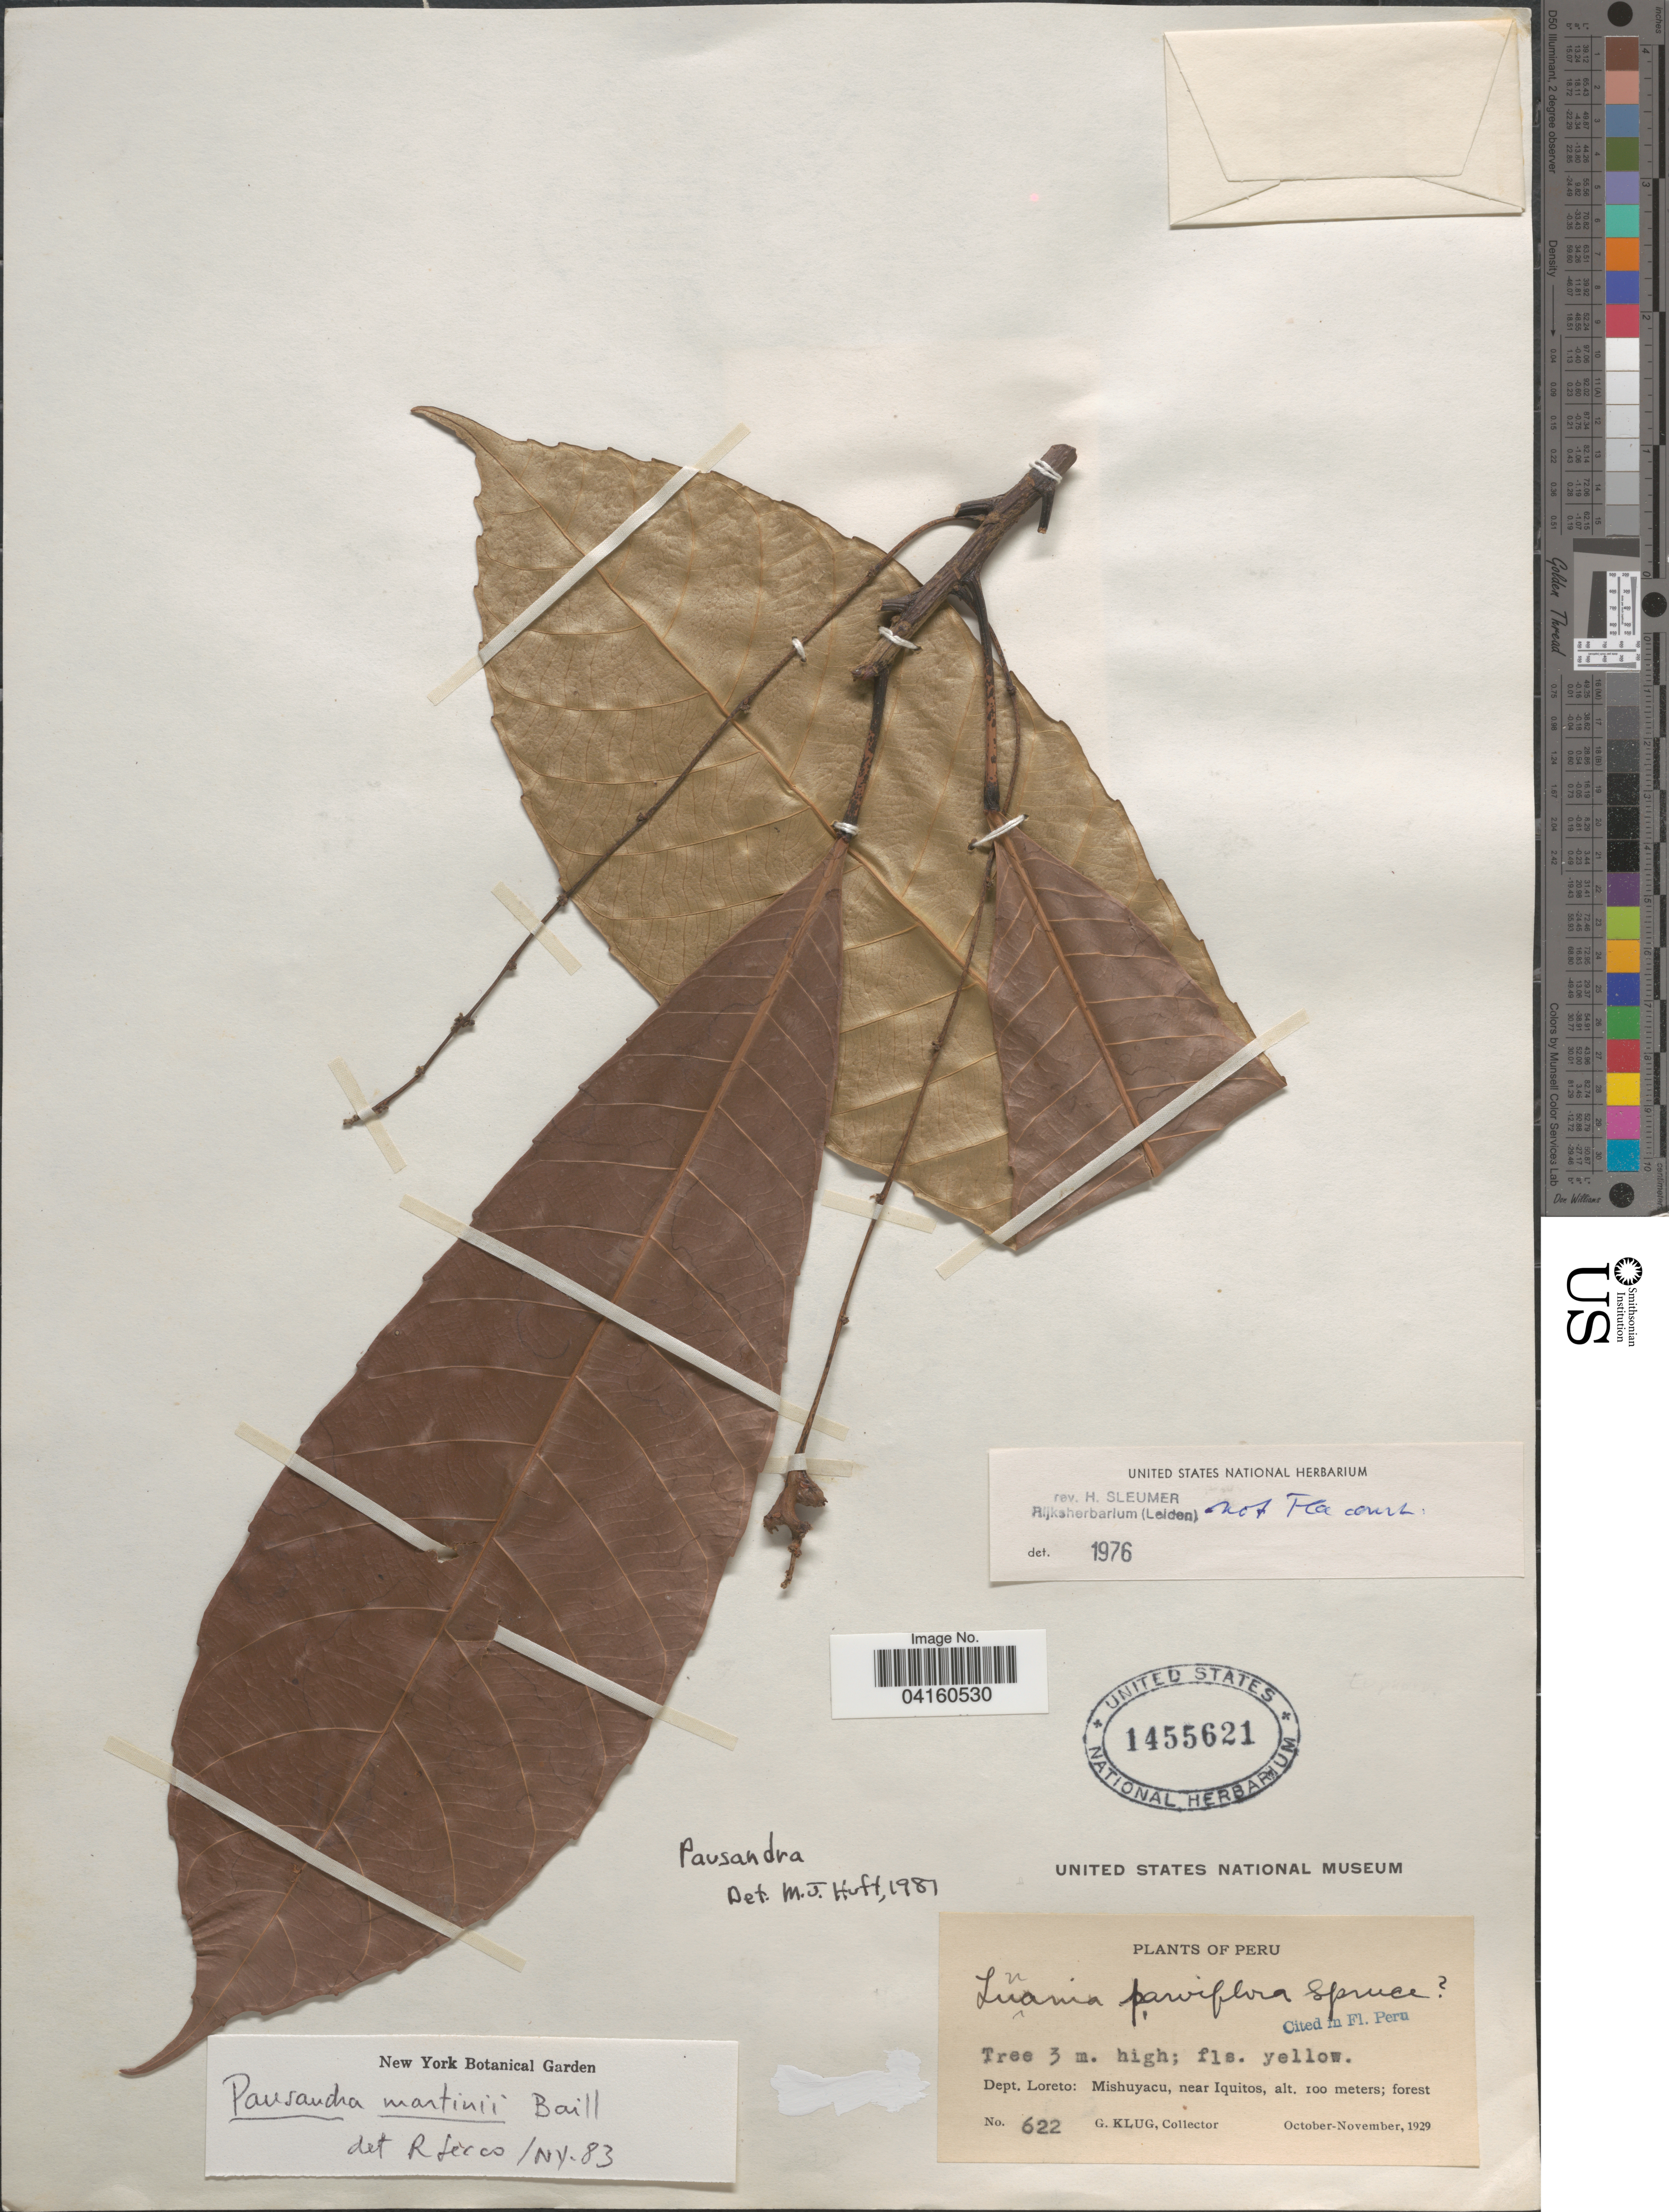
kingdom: Plantae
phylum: Tracheophyta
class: Magnoliopsida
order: Malpighiales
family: Euphorbiaceae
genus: Pausandra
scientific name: Pausandra martinii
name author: Baill.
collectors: G. Klug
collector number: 622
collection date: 1929-10/1929-11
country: Peru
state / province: Loreto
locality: Dept. Loreto: Mishuyacu, near Iquitos.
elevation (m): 100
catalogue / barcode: US 1455621